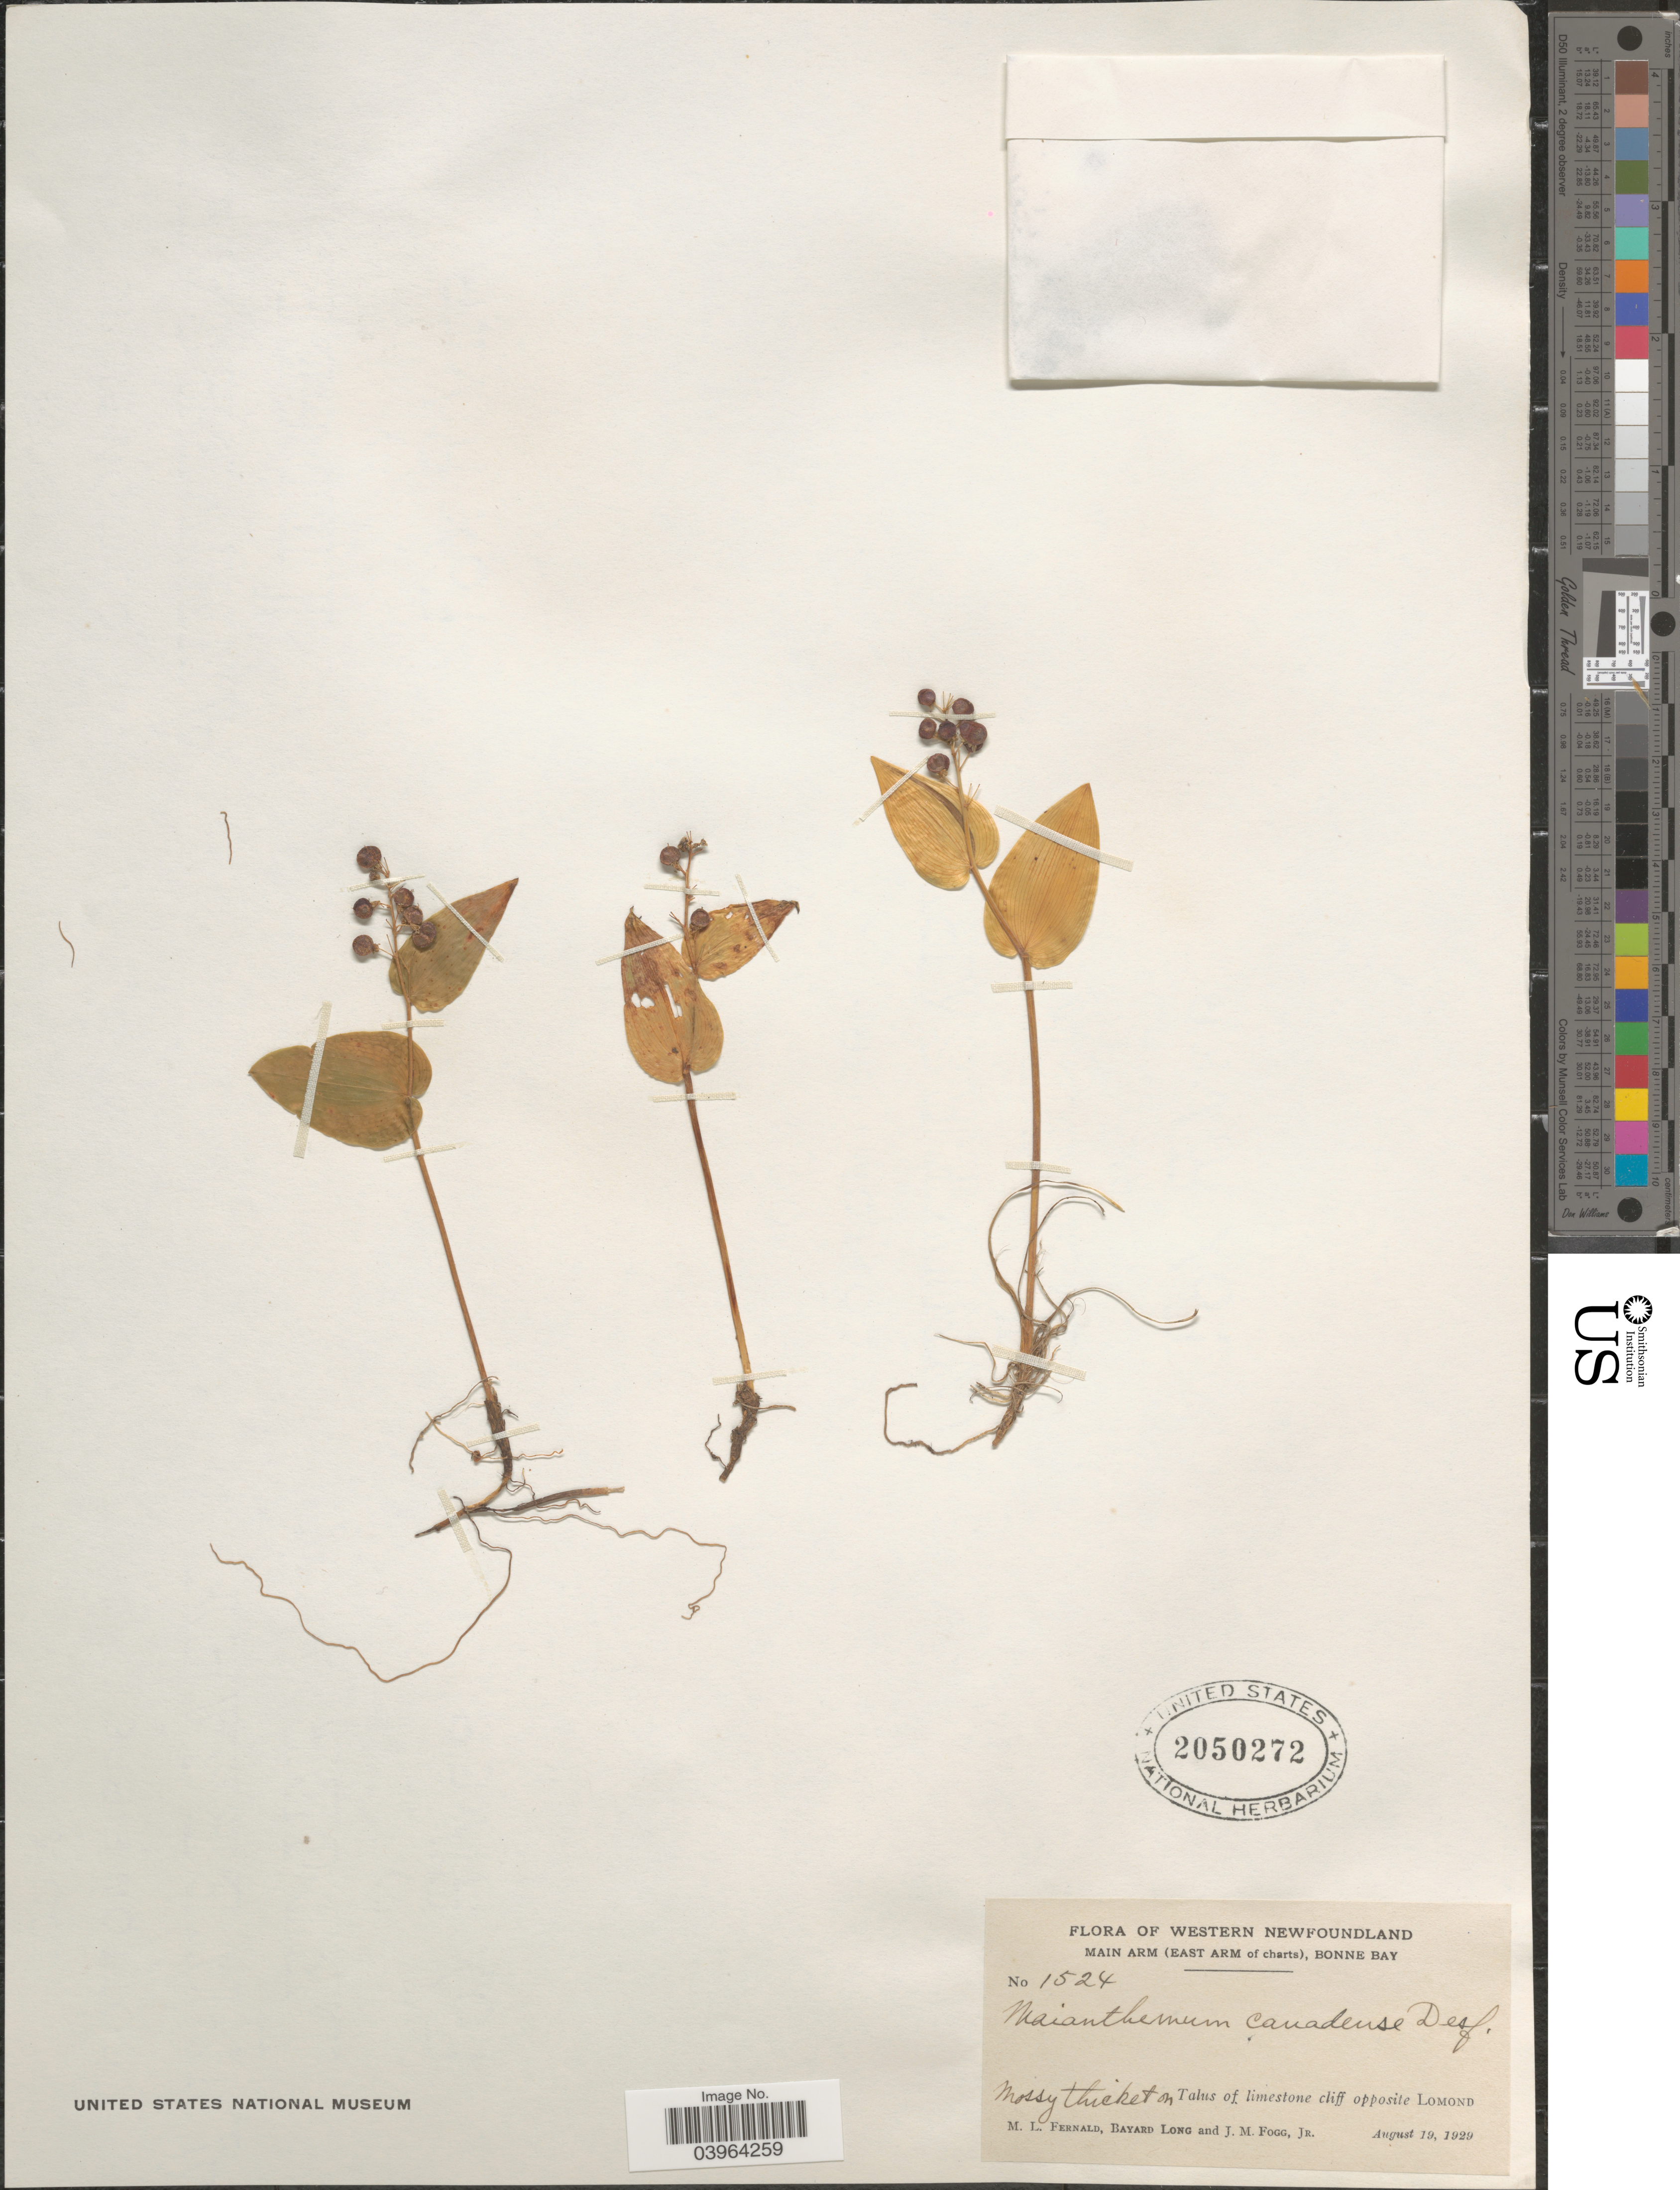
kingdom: Plantae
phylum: Tracheophyta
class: Liliopsida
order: Asparagales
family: Asparagaceae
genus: Maianthemum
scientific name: Maianthemum canadense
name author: Desf.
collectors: M. L. Fernald, B. Long & J. Fogg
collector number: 1524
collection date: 1929-08-19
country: Canada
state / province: Newfoundland and Labrador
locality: Western Newfoundland. Main Arm (East Arm of charts), Bonne Bay. Mossy thicket on Talus of limestone cliff opposite Lomond.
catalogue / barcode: US 2050272